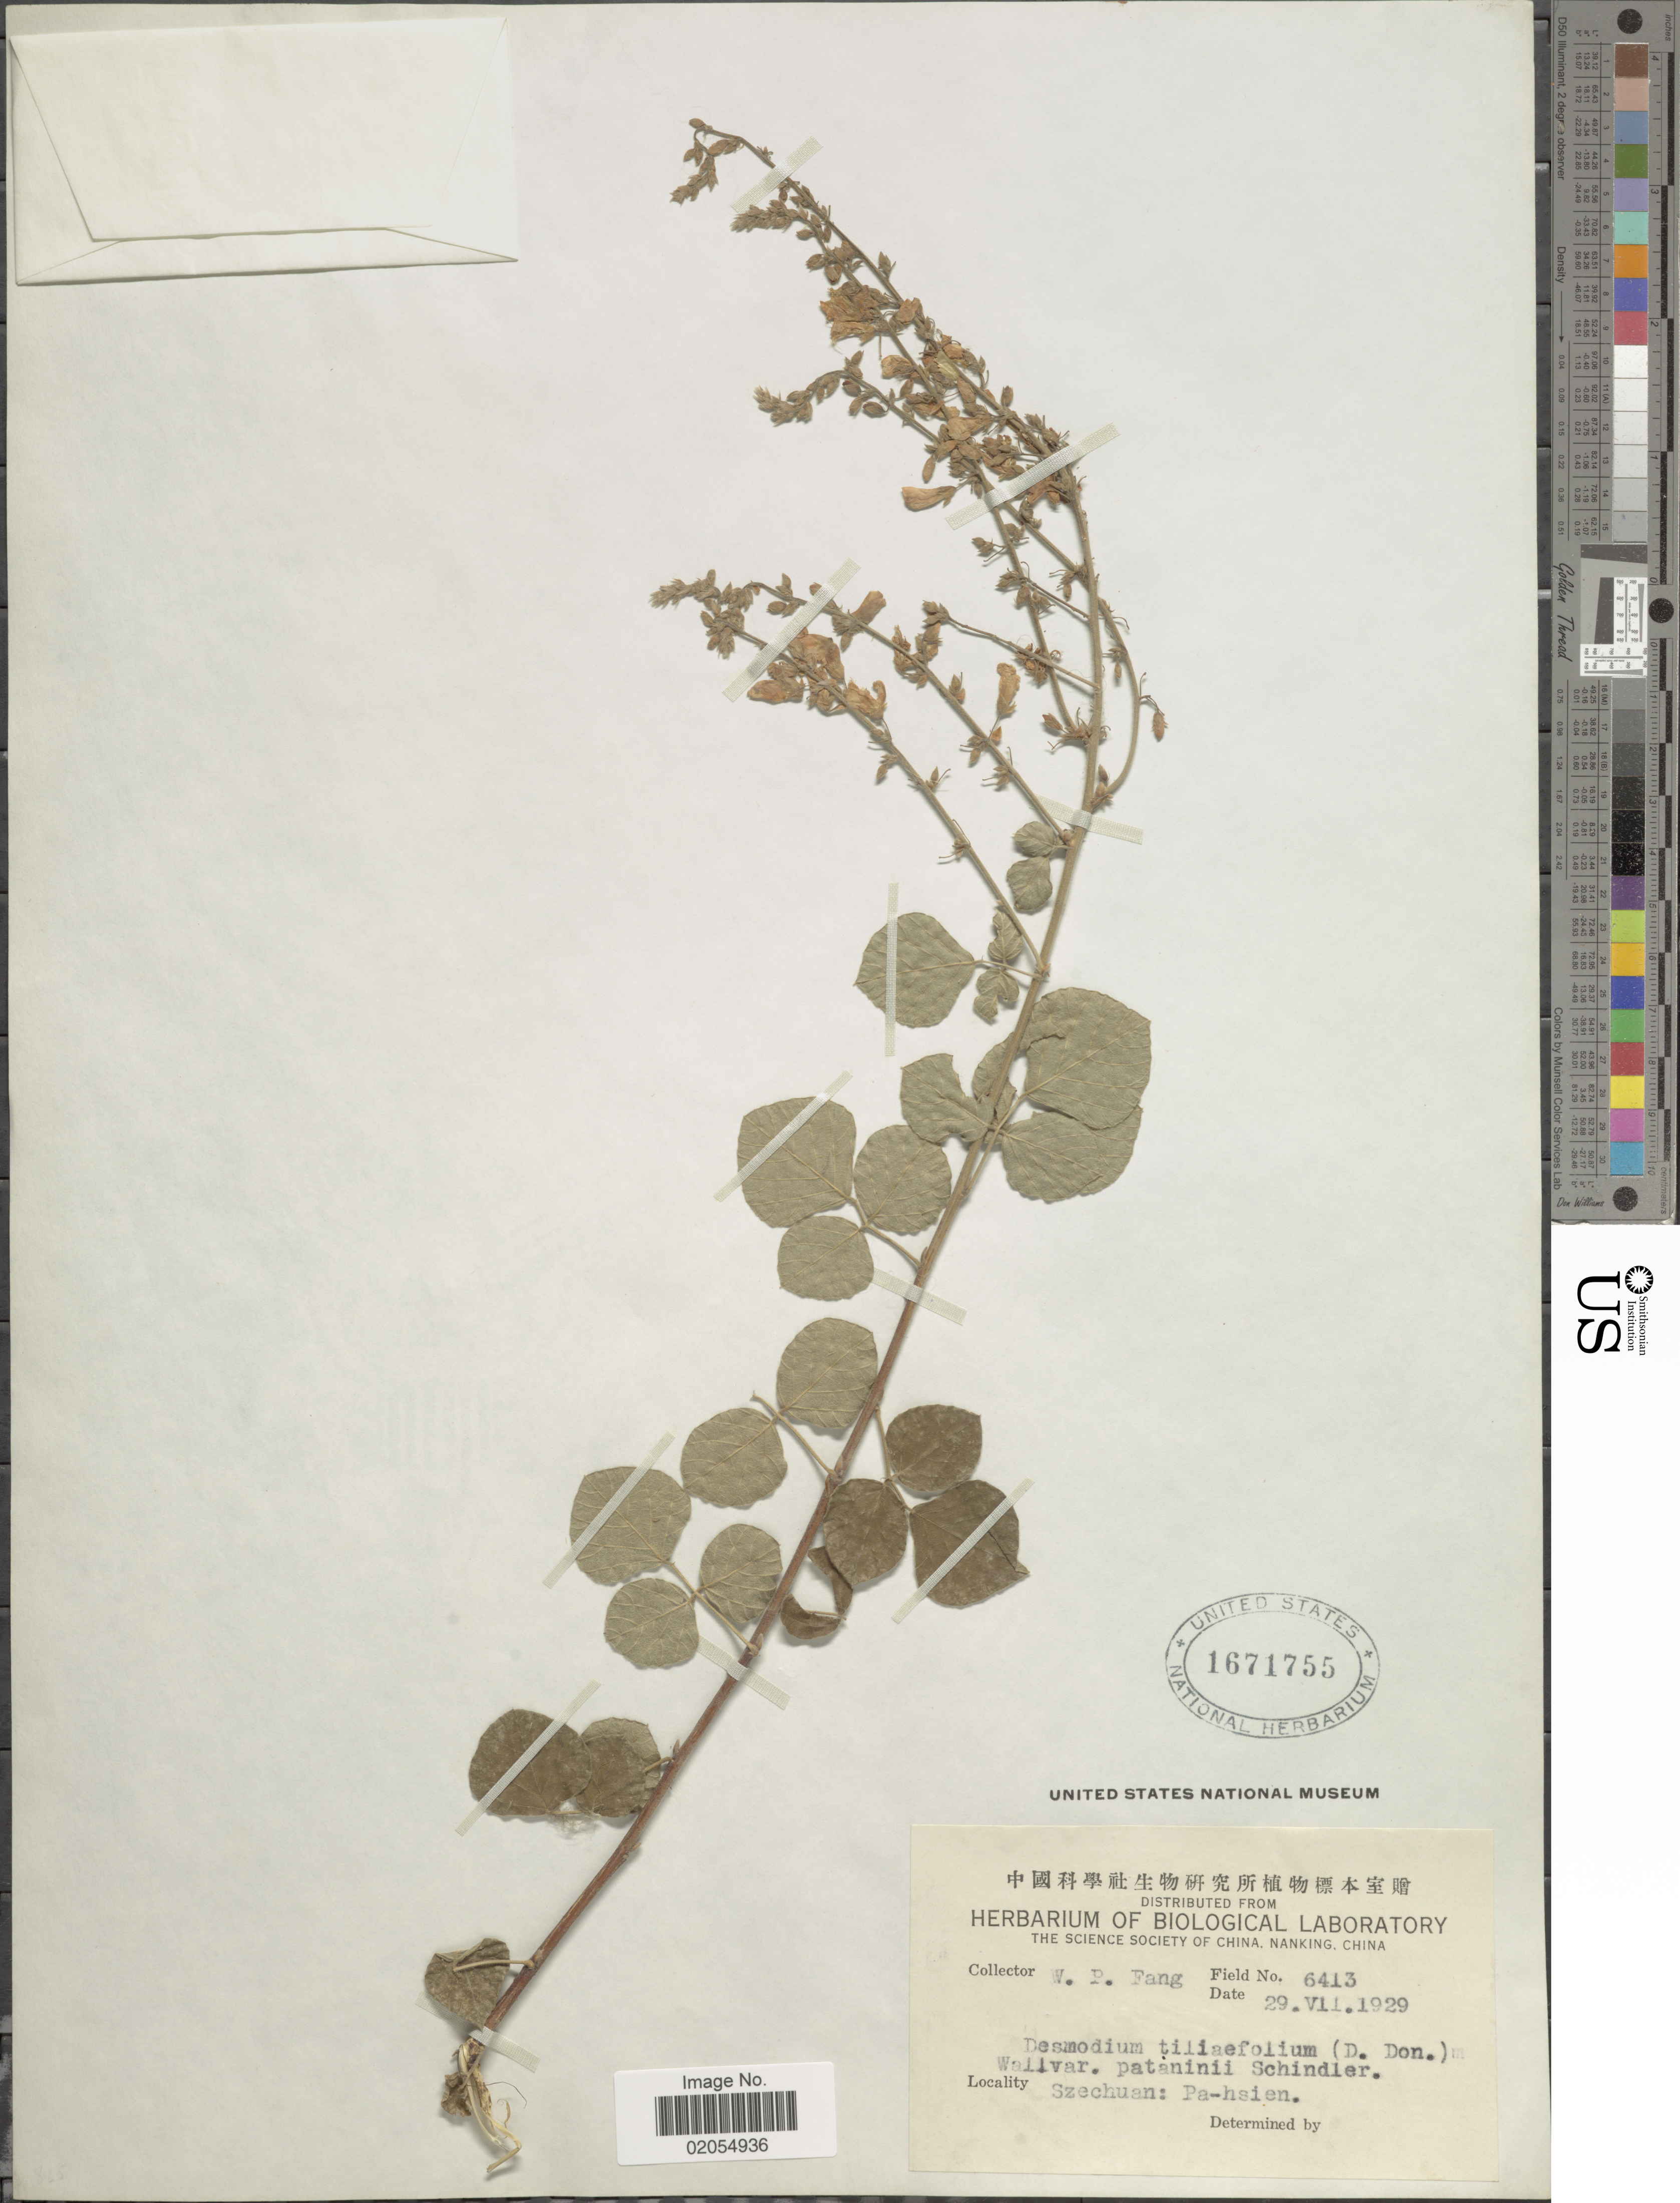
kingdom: Plantae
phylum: Tracheophyta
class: Magnoliopsida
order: Fabales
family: Fabaceae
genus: Sunhangia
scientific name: Sunhangia elegans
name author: (DC.) H. Ohashi & K. Ohashi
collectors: W. P. Fang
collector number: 6413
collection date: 1929-07-29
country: China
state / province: Sichuan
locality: Szechuan: Pa-hsien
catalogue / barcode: US 1671755